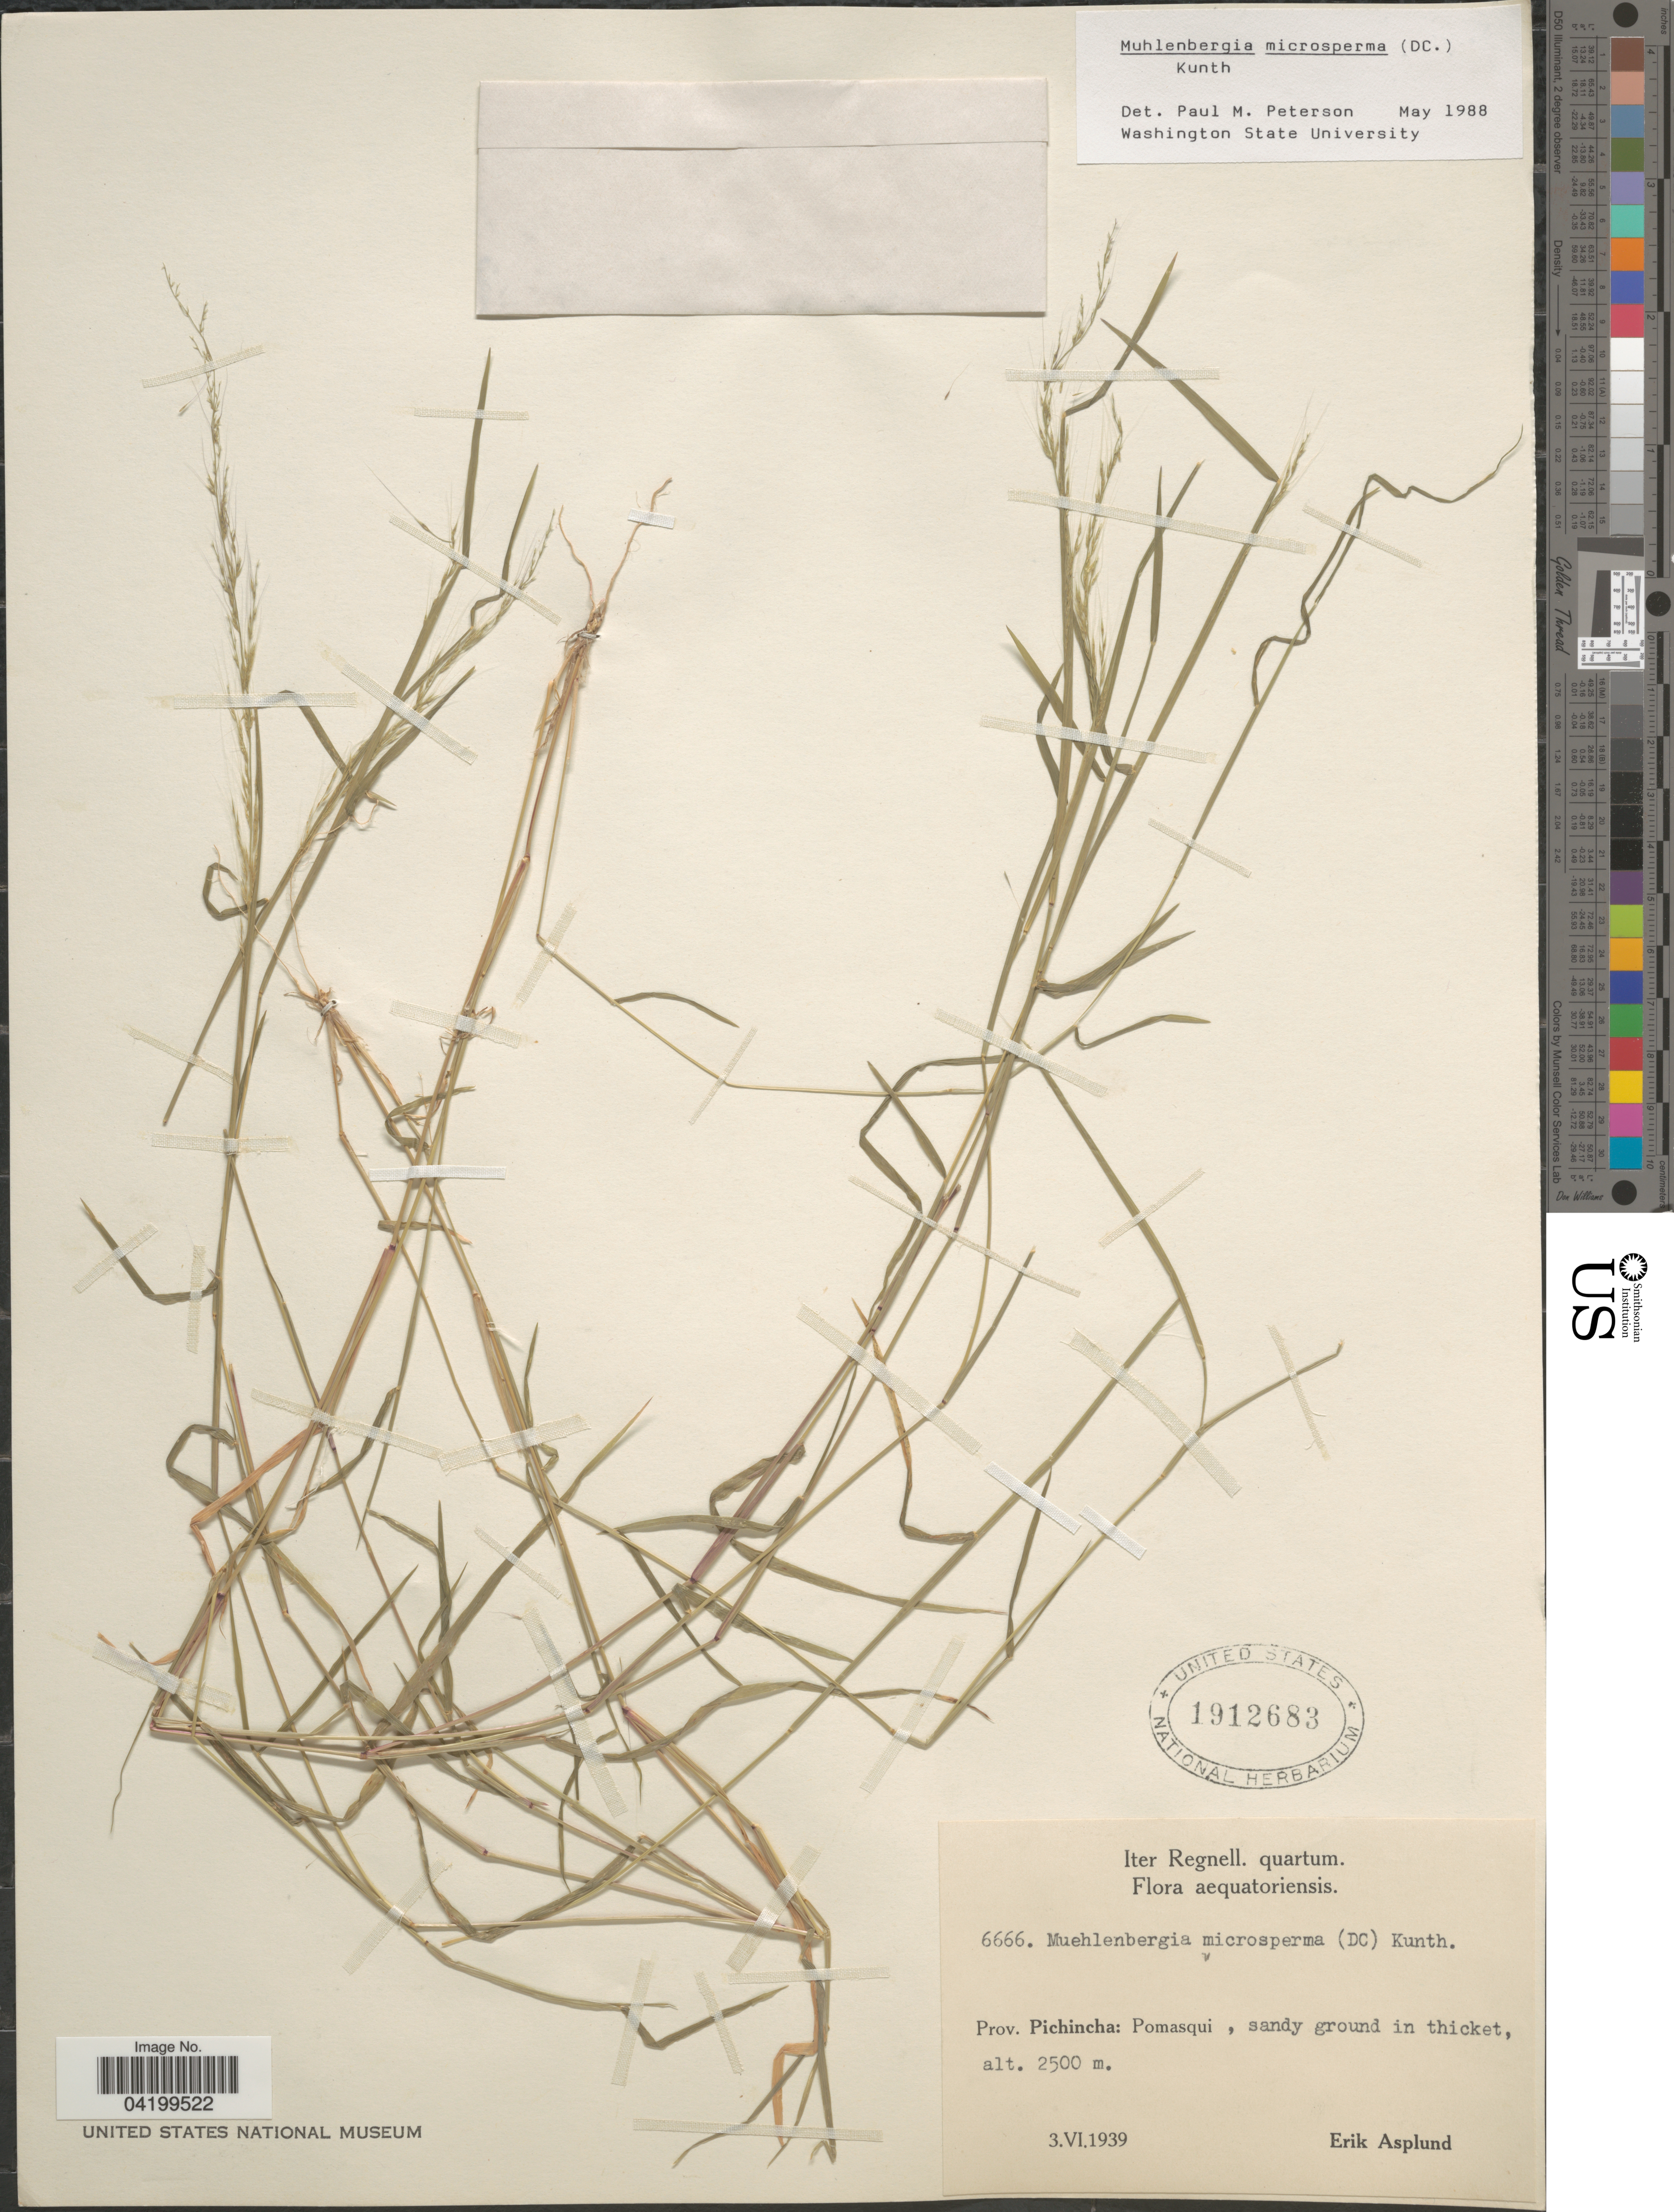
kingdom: Plantae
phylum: Tracheophyta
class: Liliopsida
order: Poales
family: Poaceae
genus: Muhlenbergia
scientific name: Muhlenbergia microsperma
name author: (DC.) Kunth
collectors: E. Asplund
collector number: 6666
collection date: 1939-06-03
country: Ecuador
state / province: Pichincha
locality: Iter Regnell. quartum. Pomasqui.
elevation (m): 2500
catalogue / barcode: US 1912683